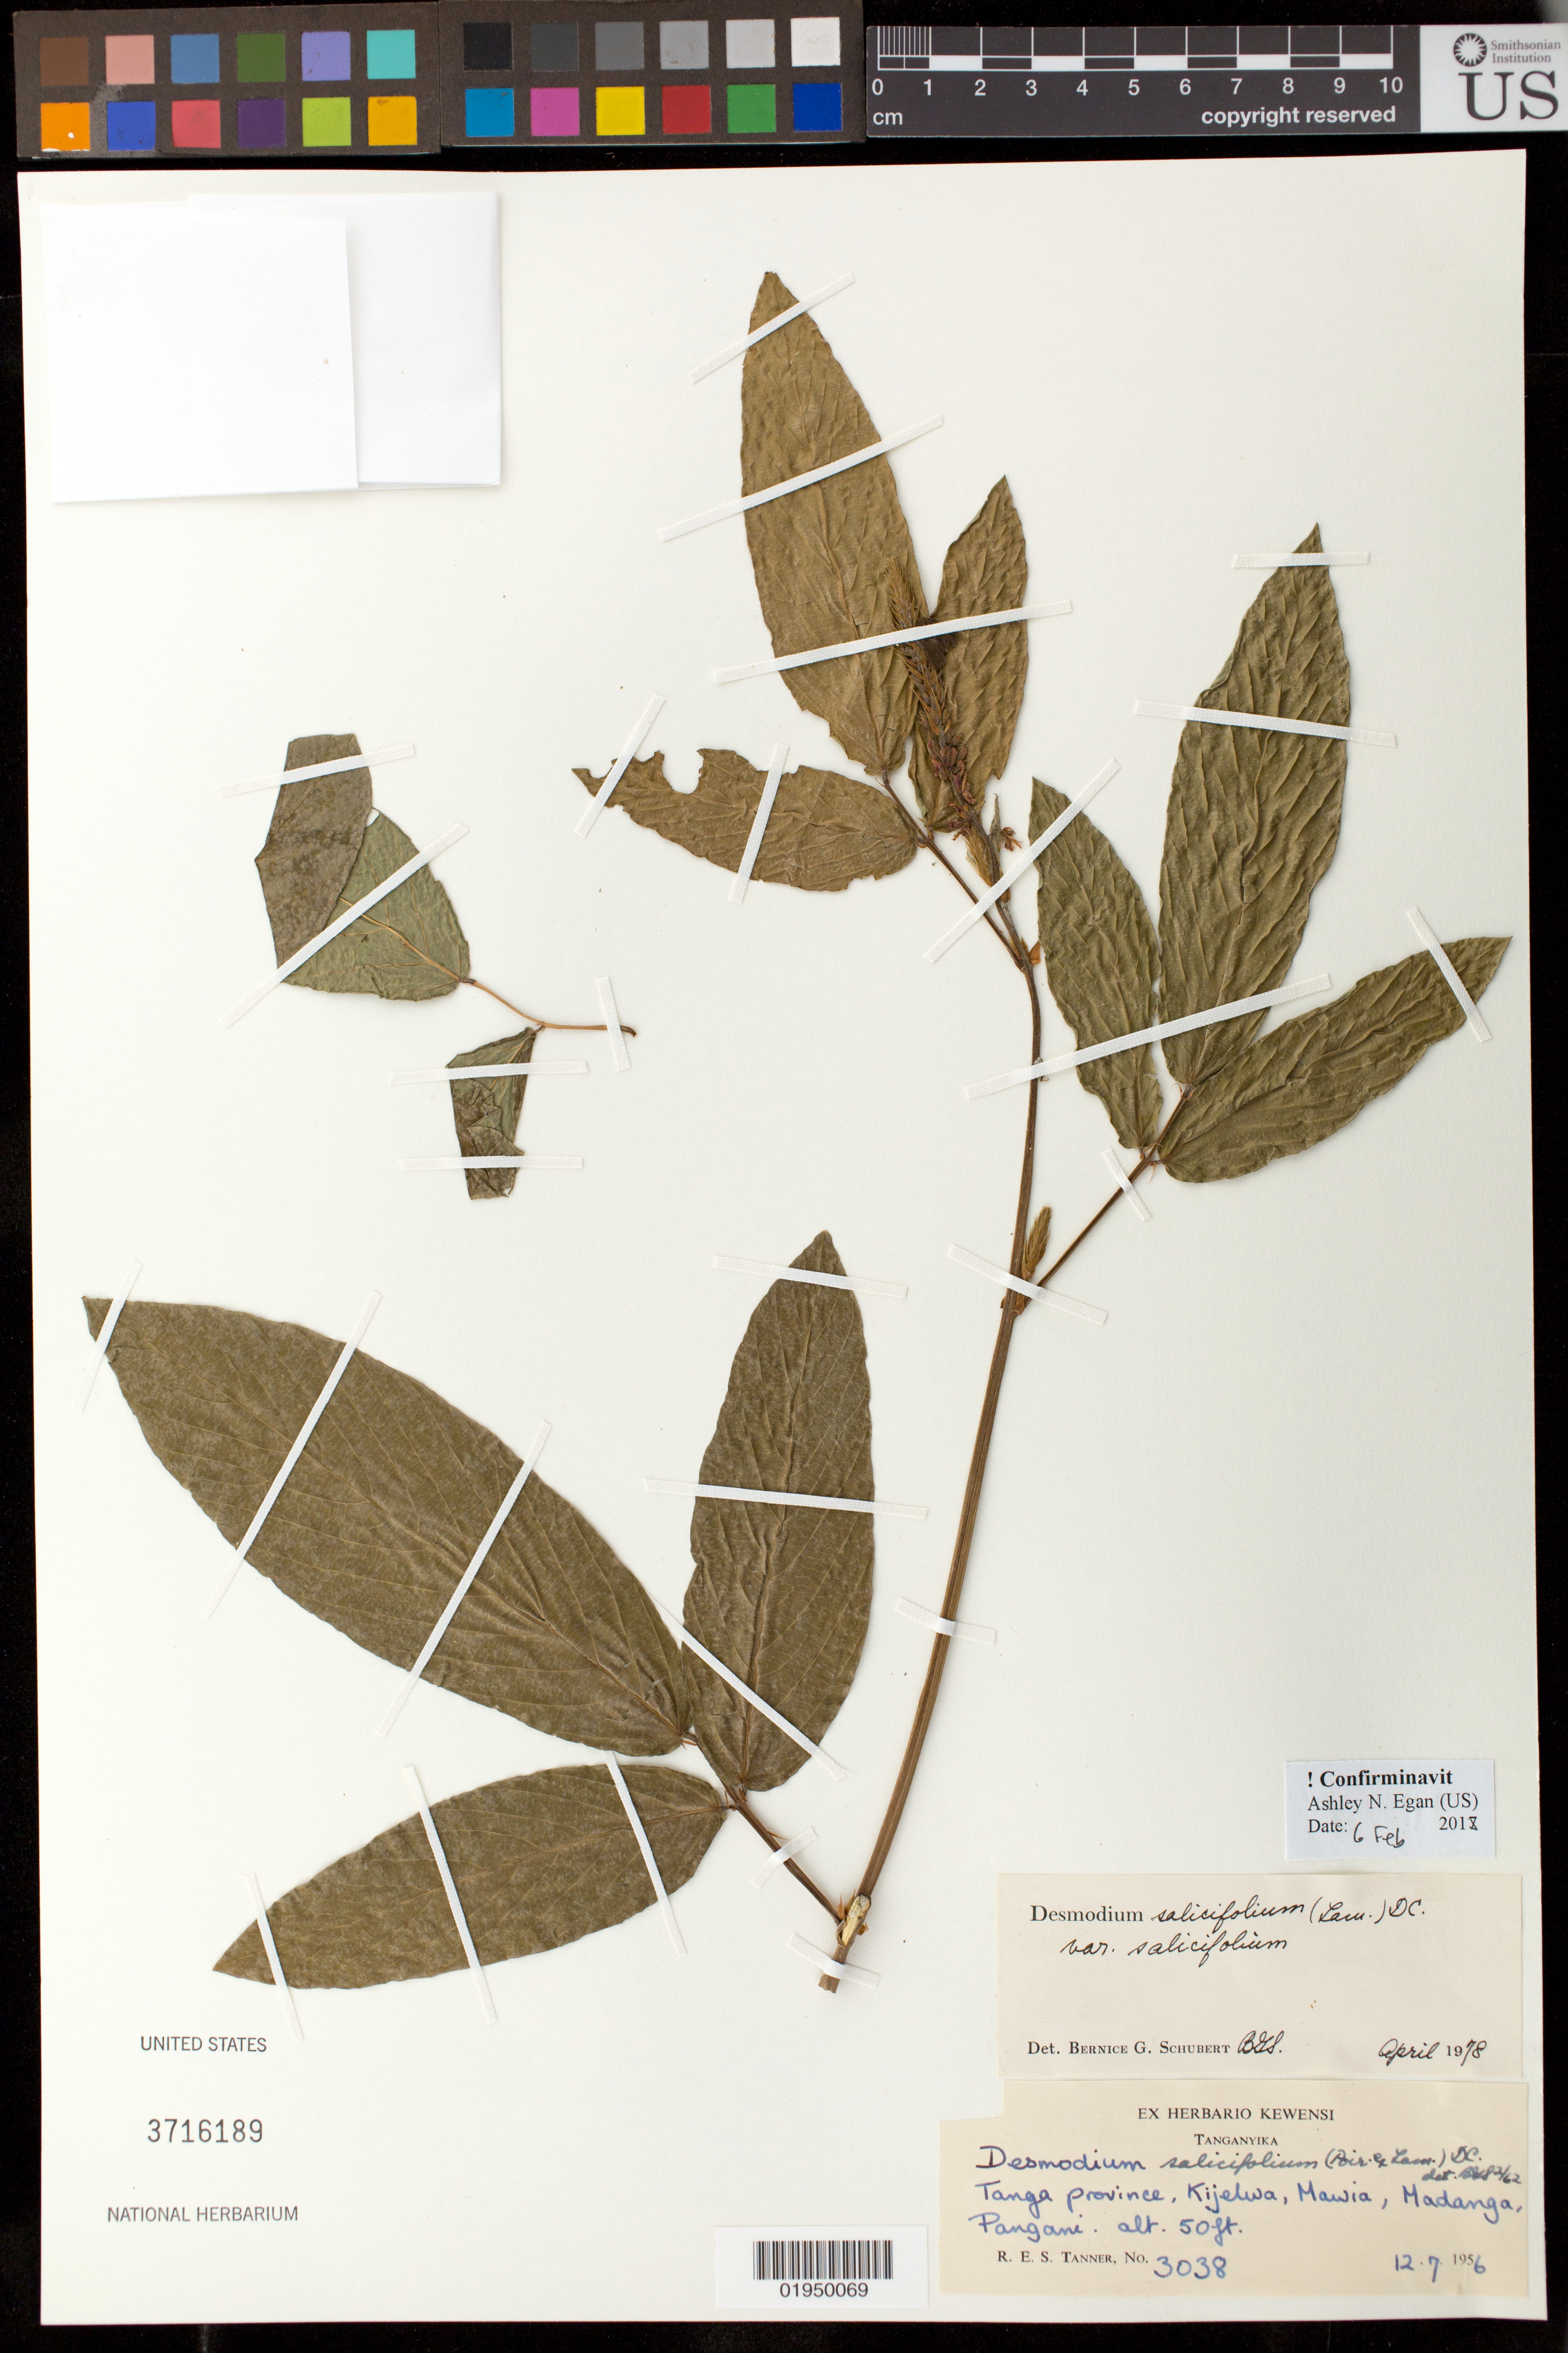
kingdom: Plantae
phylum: Tracheophyta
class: Magnoliopsida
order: Fabales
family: Fabaceae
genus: Pleurolobus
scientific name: Pleurolobus salicifolius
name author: (Poir.) H. Ohashi & K. Ohashi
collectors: R. Tanner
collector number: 3038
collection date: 1956-07-12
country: Tanzania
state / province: Tanga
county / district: Pangani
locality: Tanganyika. Kijelwa, Mawia, Madanga.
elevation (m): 15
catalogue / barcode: US 3716189